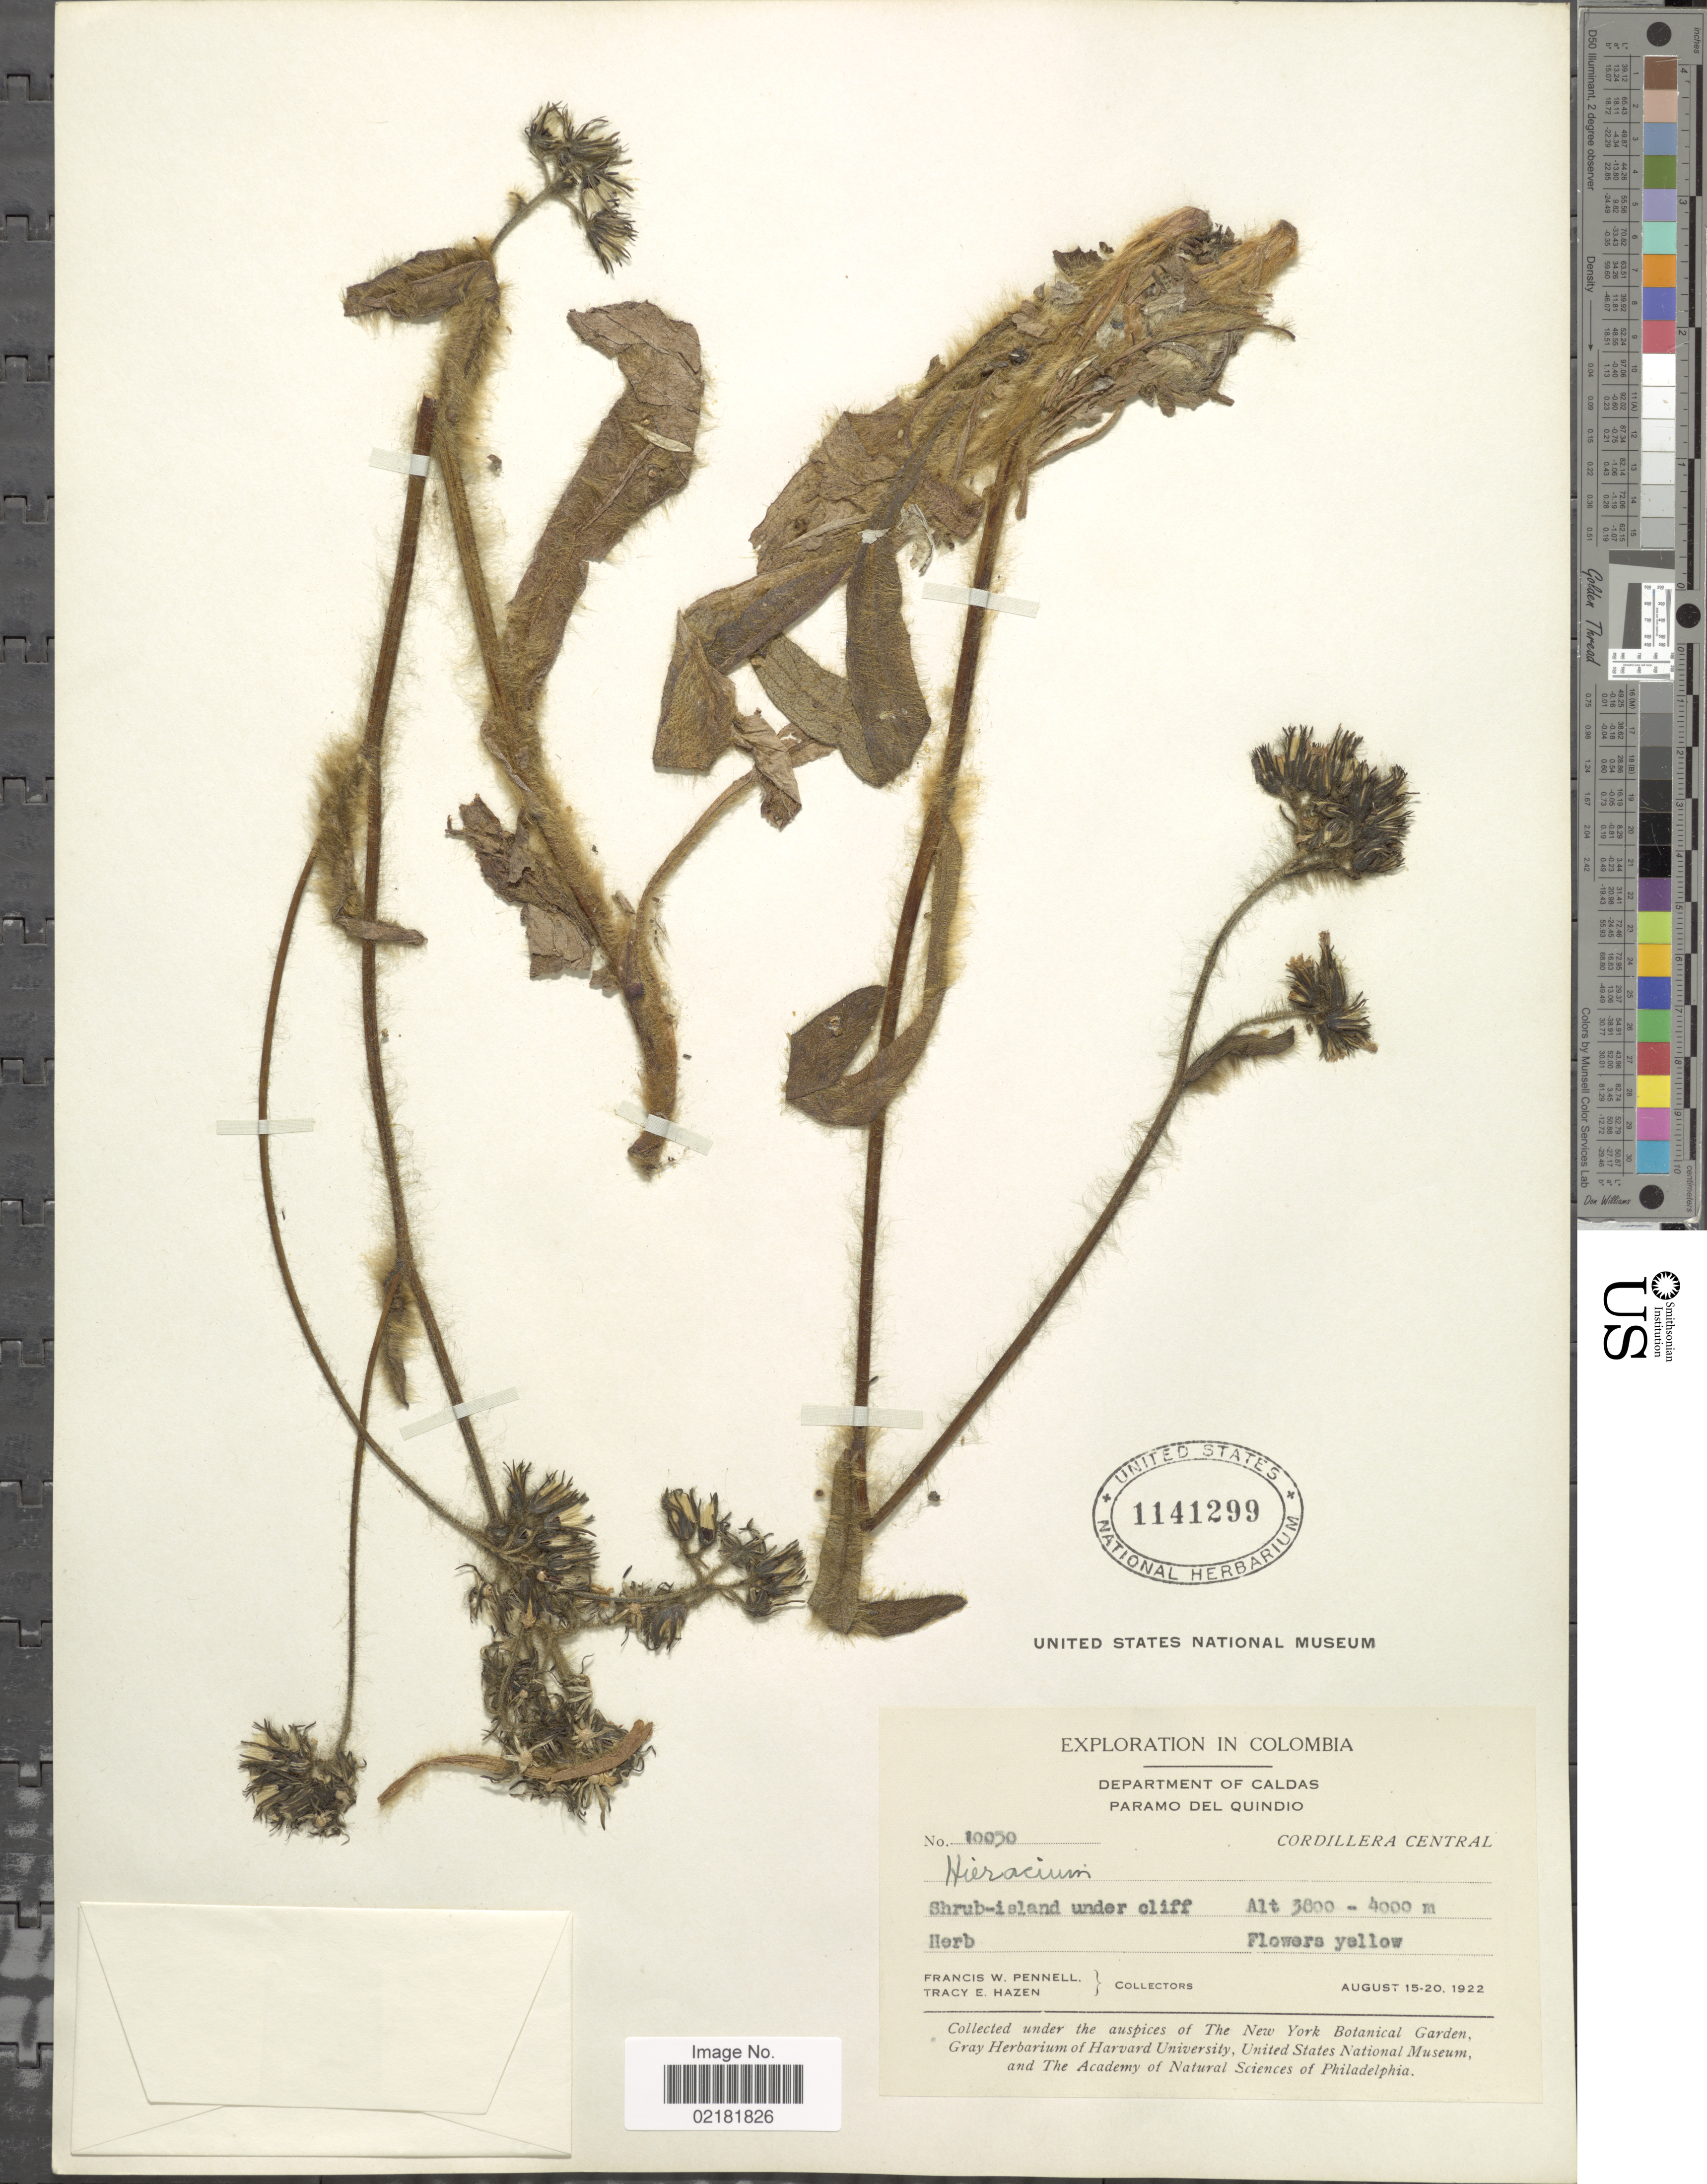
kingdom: Plantae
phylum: Tracheophyta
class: Magnoliopsida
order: Asterales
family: Asteraceae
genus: Hieracium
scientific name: Hieracium repandulare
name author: Druce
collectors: F. W. Pennell & T. E. Hazen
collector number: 10050*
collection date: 1922-08-15/1922-08-20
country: Colombia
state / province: Caldas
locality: Paramo del Quindio, Cordillera Central.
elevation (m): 3800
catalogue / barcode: US 1141299